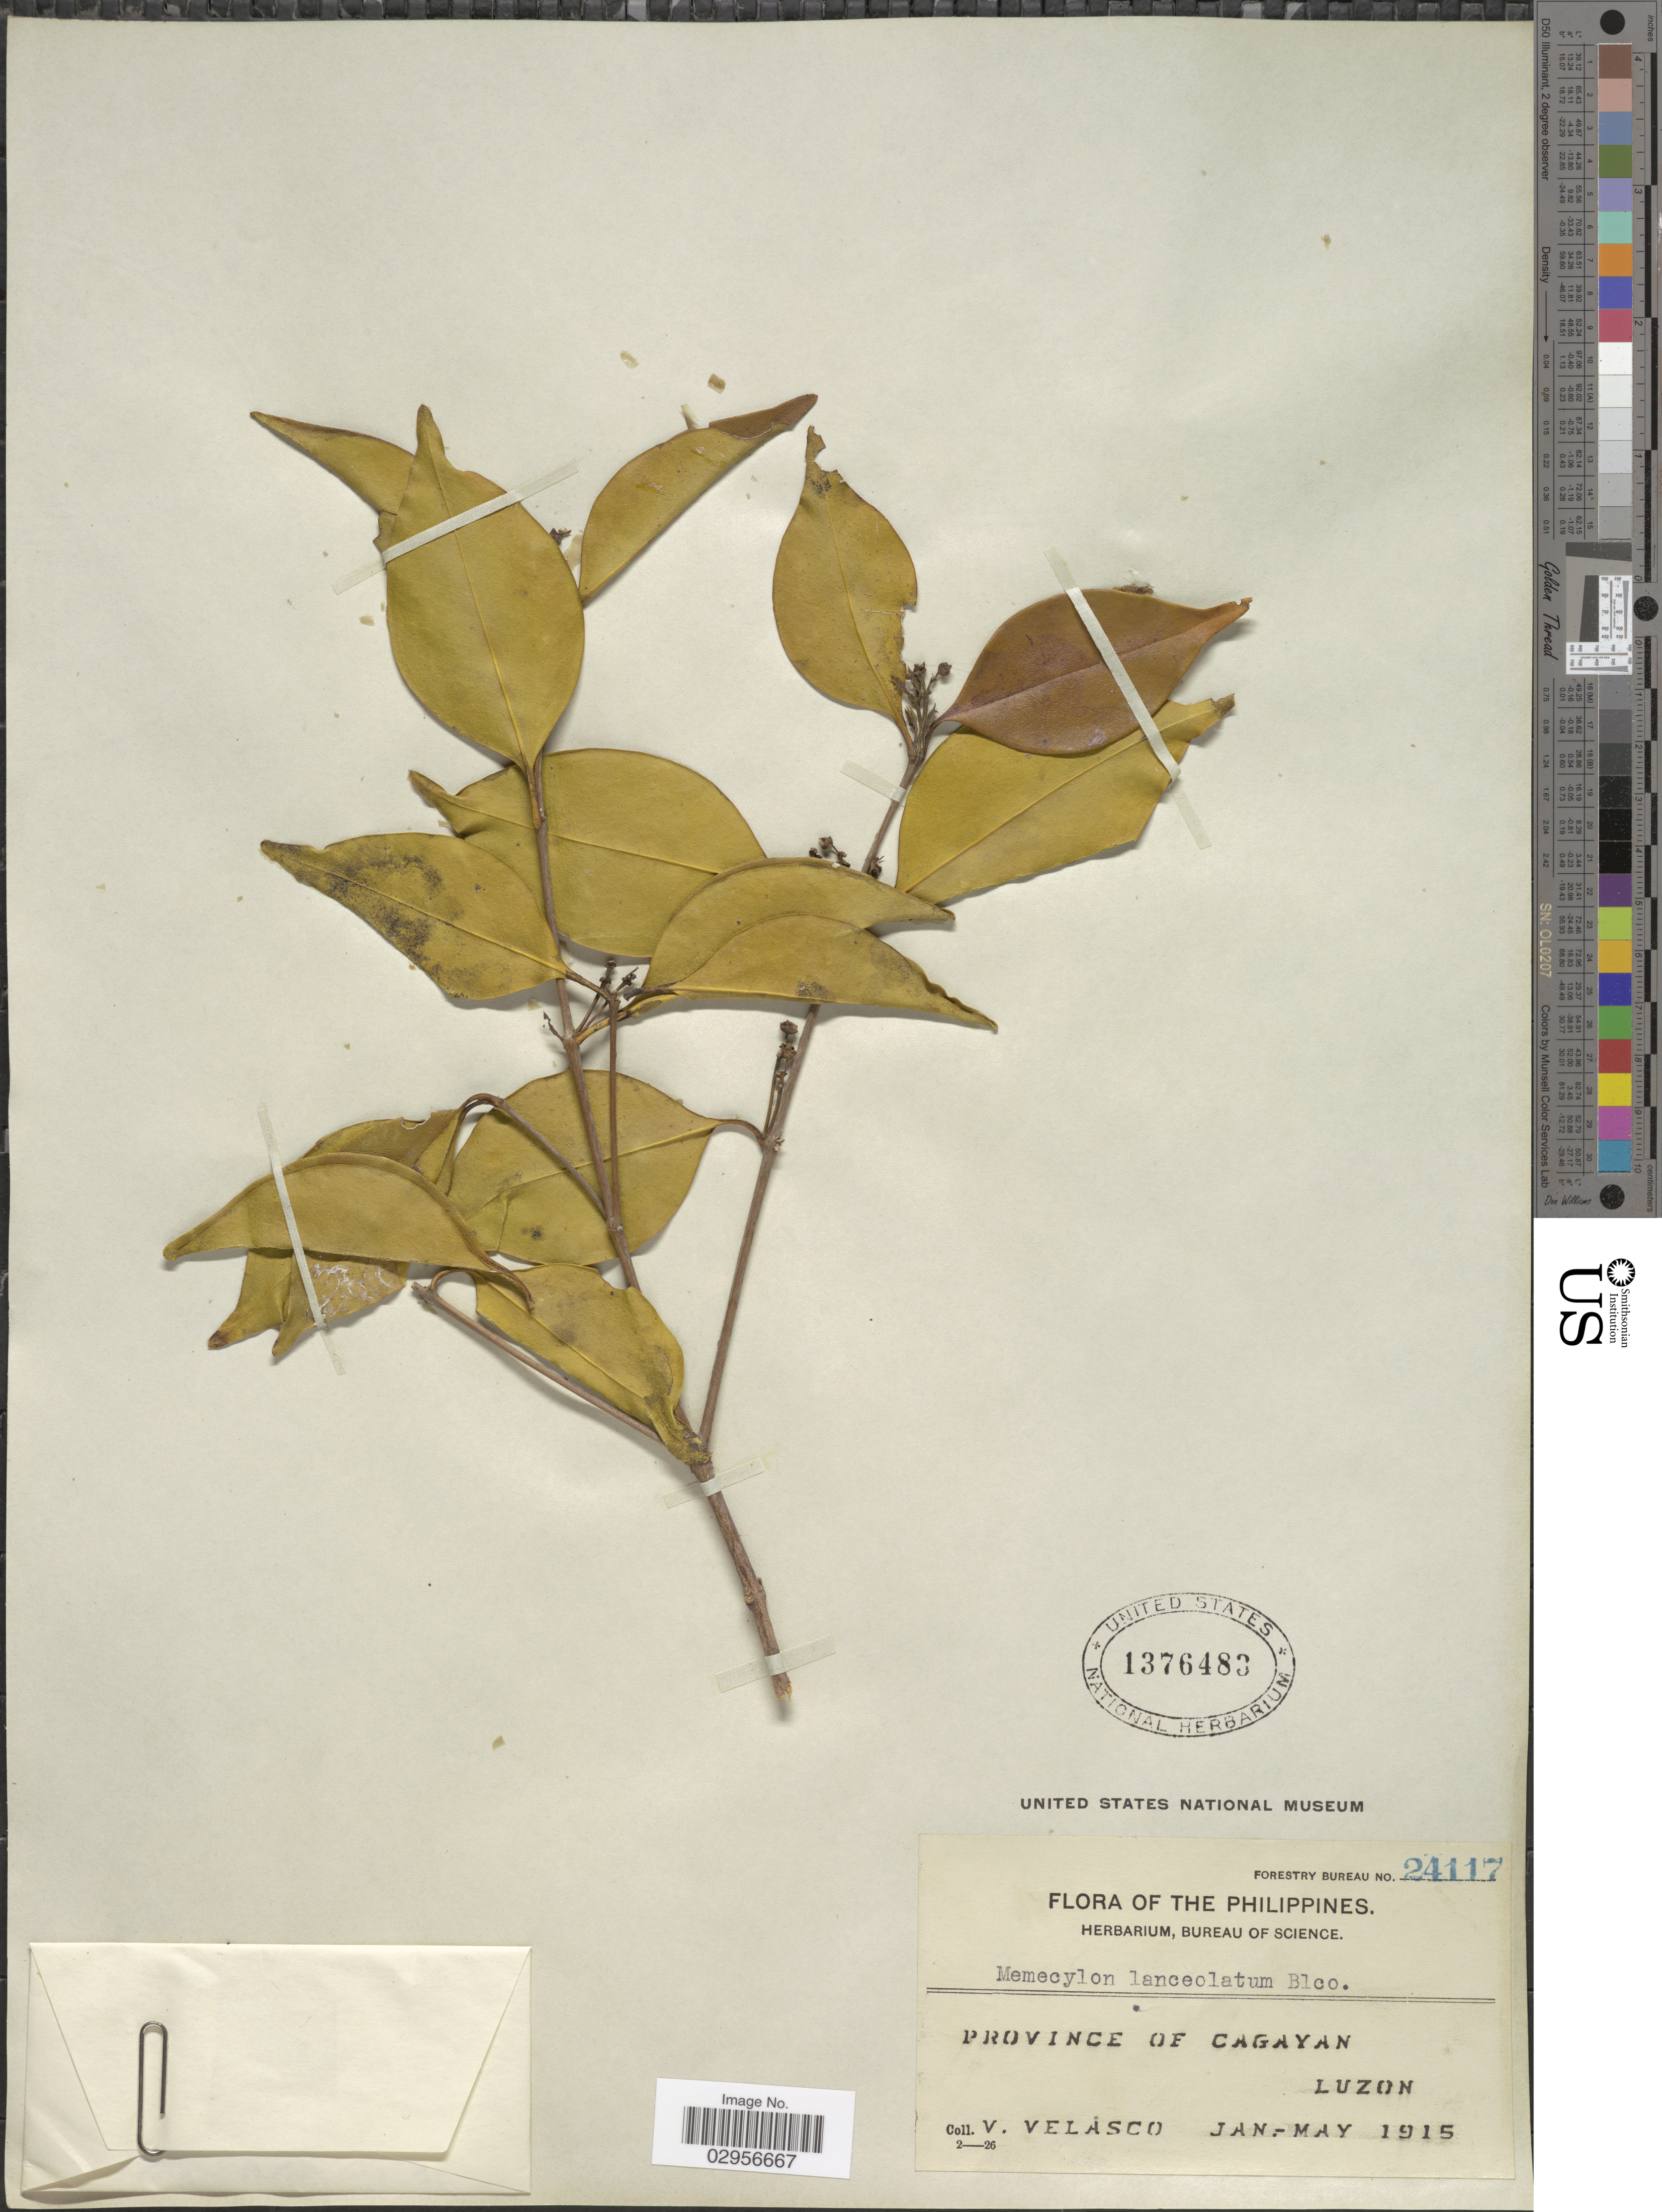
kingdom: Plantae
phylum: Tracheophyta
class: Magnoliopsida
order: Myrtales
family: Melastomataceae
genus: Memecylon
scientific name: Memecylon lanceolatum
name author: Blanco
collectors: V. Velasco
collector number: Forestry Bureau 24117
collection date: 1915-01/1915-05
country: Philippines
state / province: Cagayan Valley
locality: Province of Cagayan, Luzon.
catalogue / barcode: US 1376483